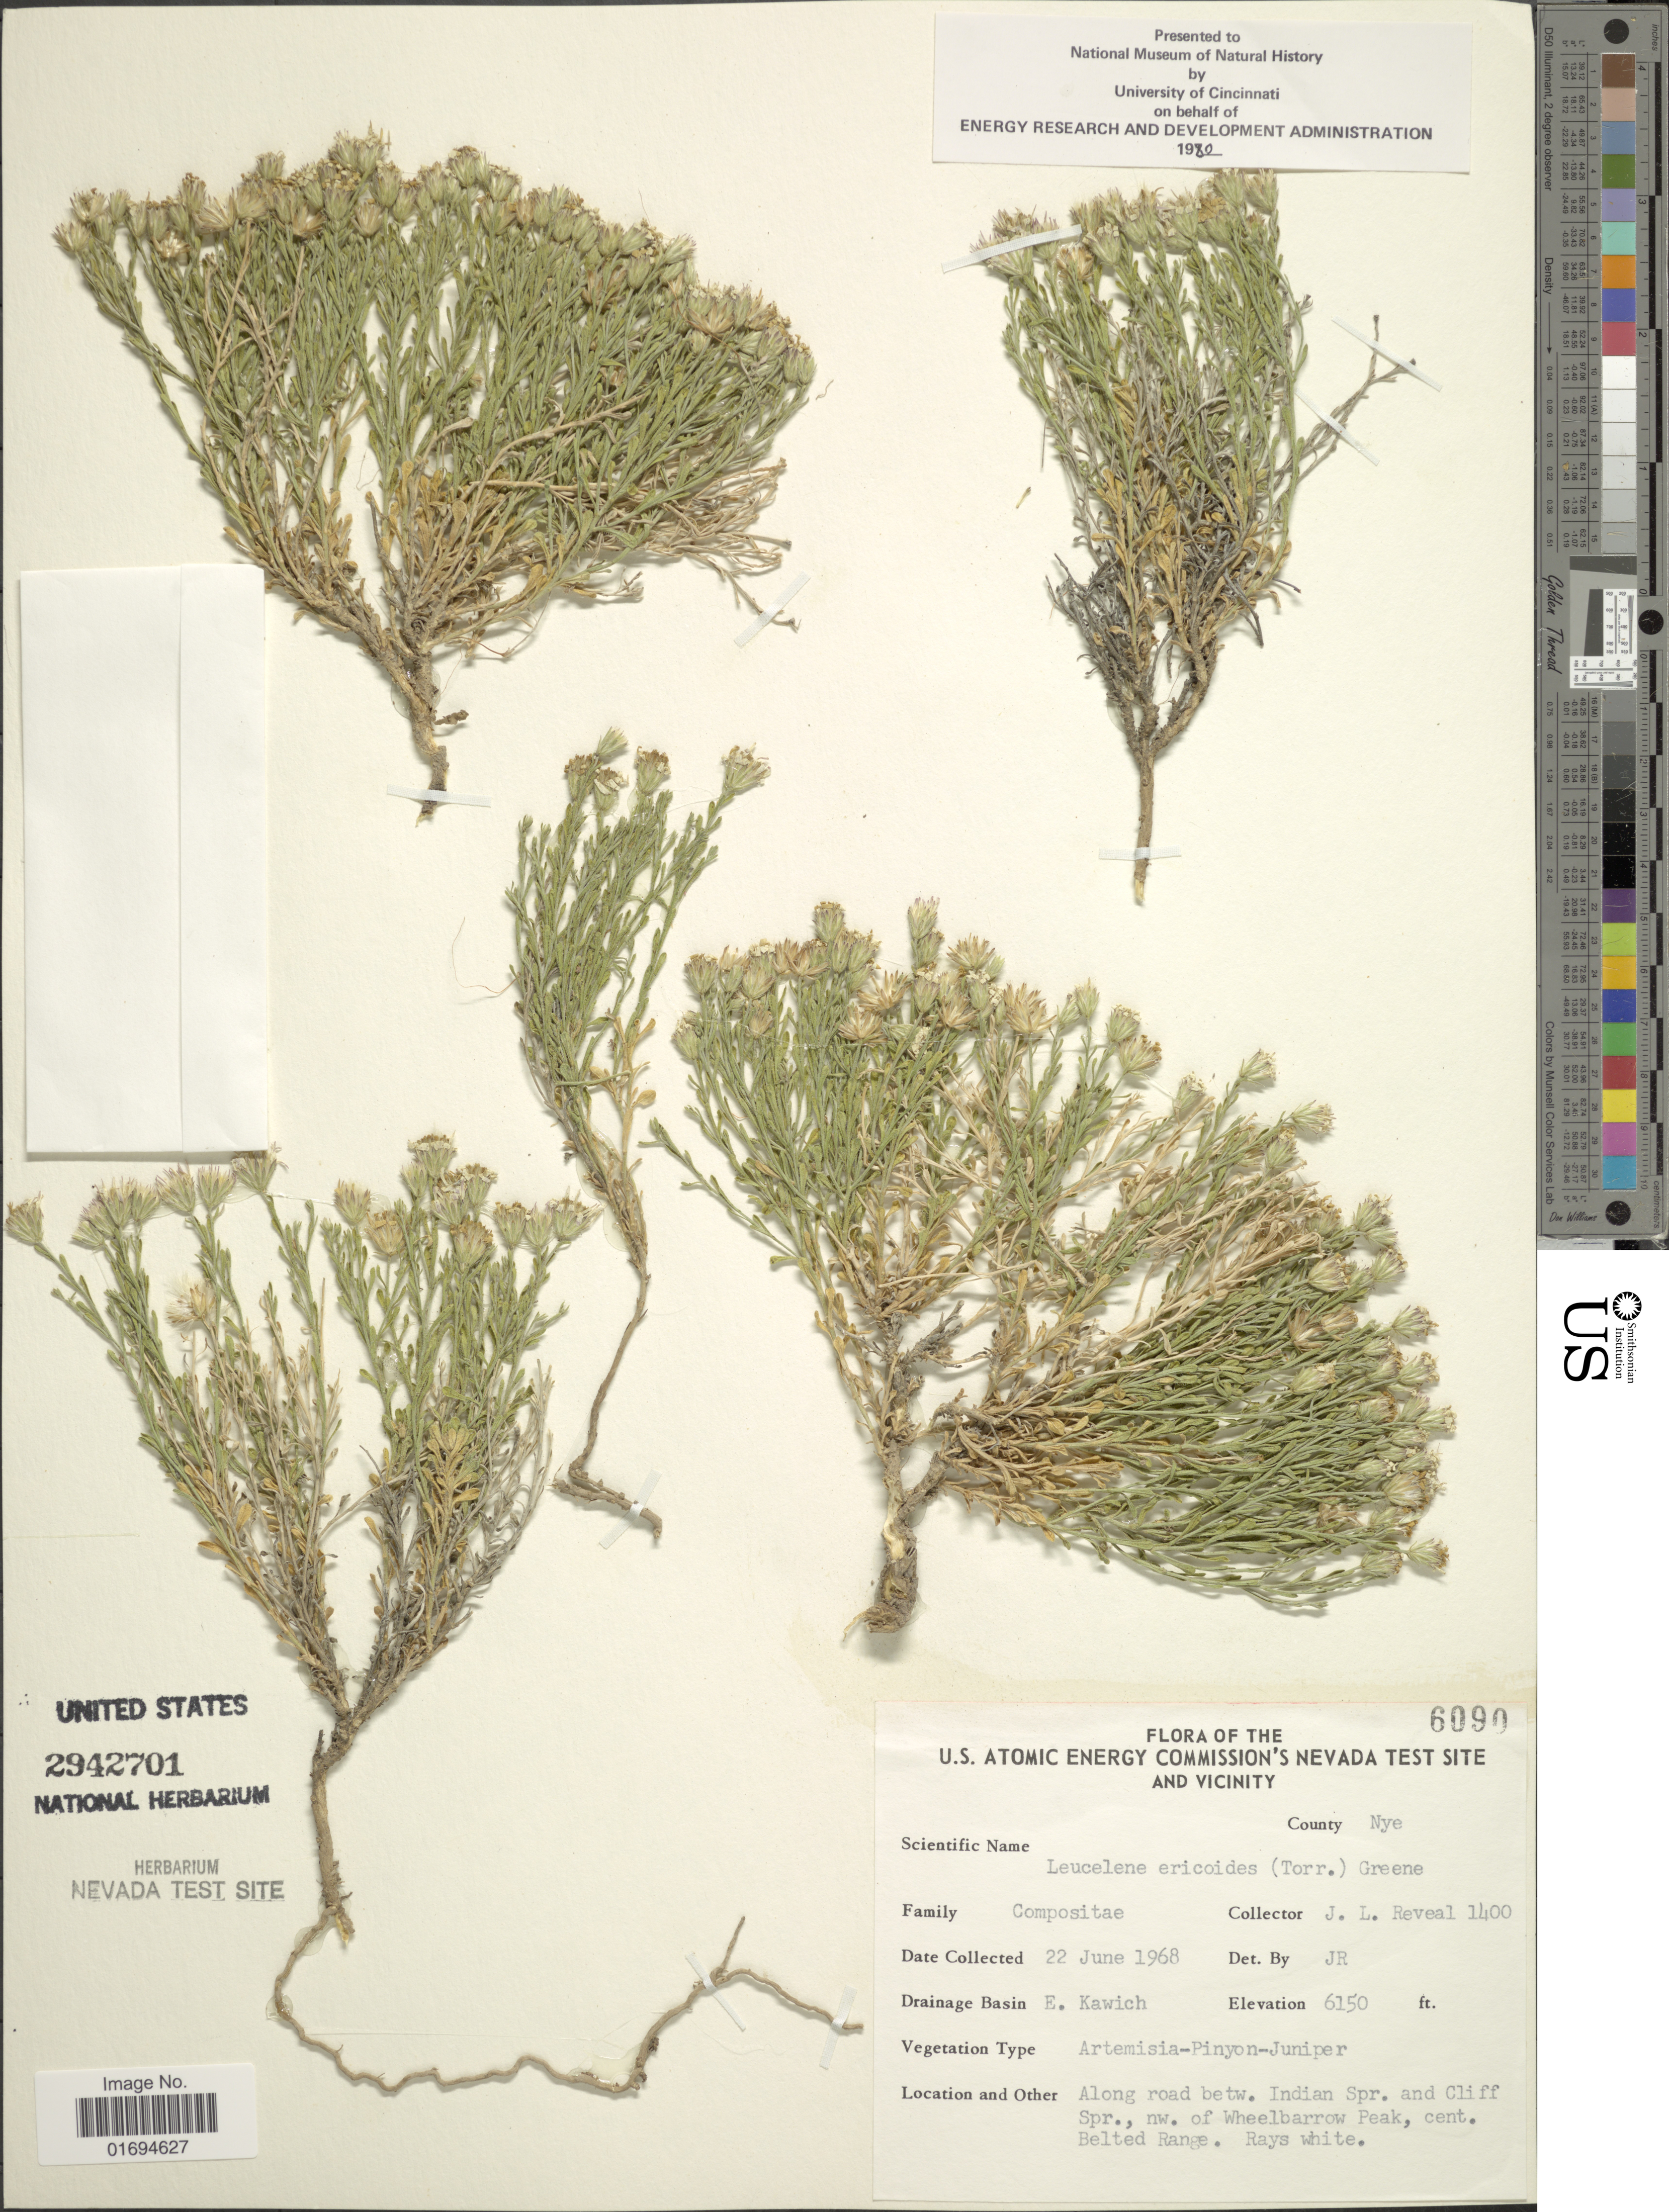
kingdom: Plantae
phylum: Tracheophyta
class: Magnoliopsida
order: Asterales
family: Asteraceae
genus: Chaetopappa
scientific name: Chaetopappa ericoides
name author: (Torr.) G.L. Nesom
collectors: J. L. Reveal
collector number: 6090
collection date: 1968-06-22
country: United States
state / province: Nevada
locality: U.S. Atomic Energy Commission's Nevada Test site and vicinity, County Nye, Drainage Basin: E. Kawich. Along road betw. Indian Spr. and Cliff Spr., nw. of Wheelbarrow Peak, cent. Belted Range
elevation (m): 1875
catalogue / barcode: US 2942701